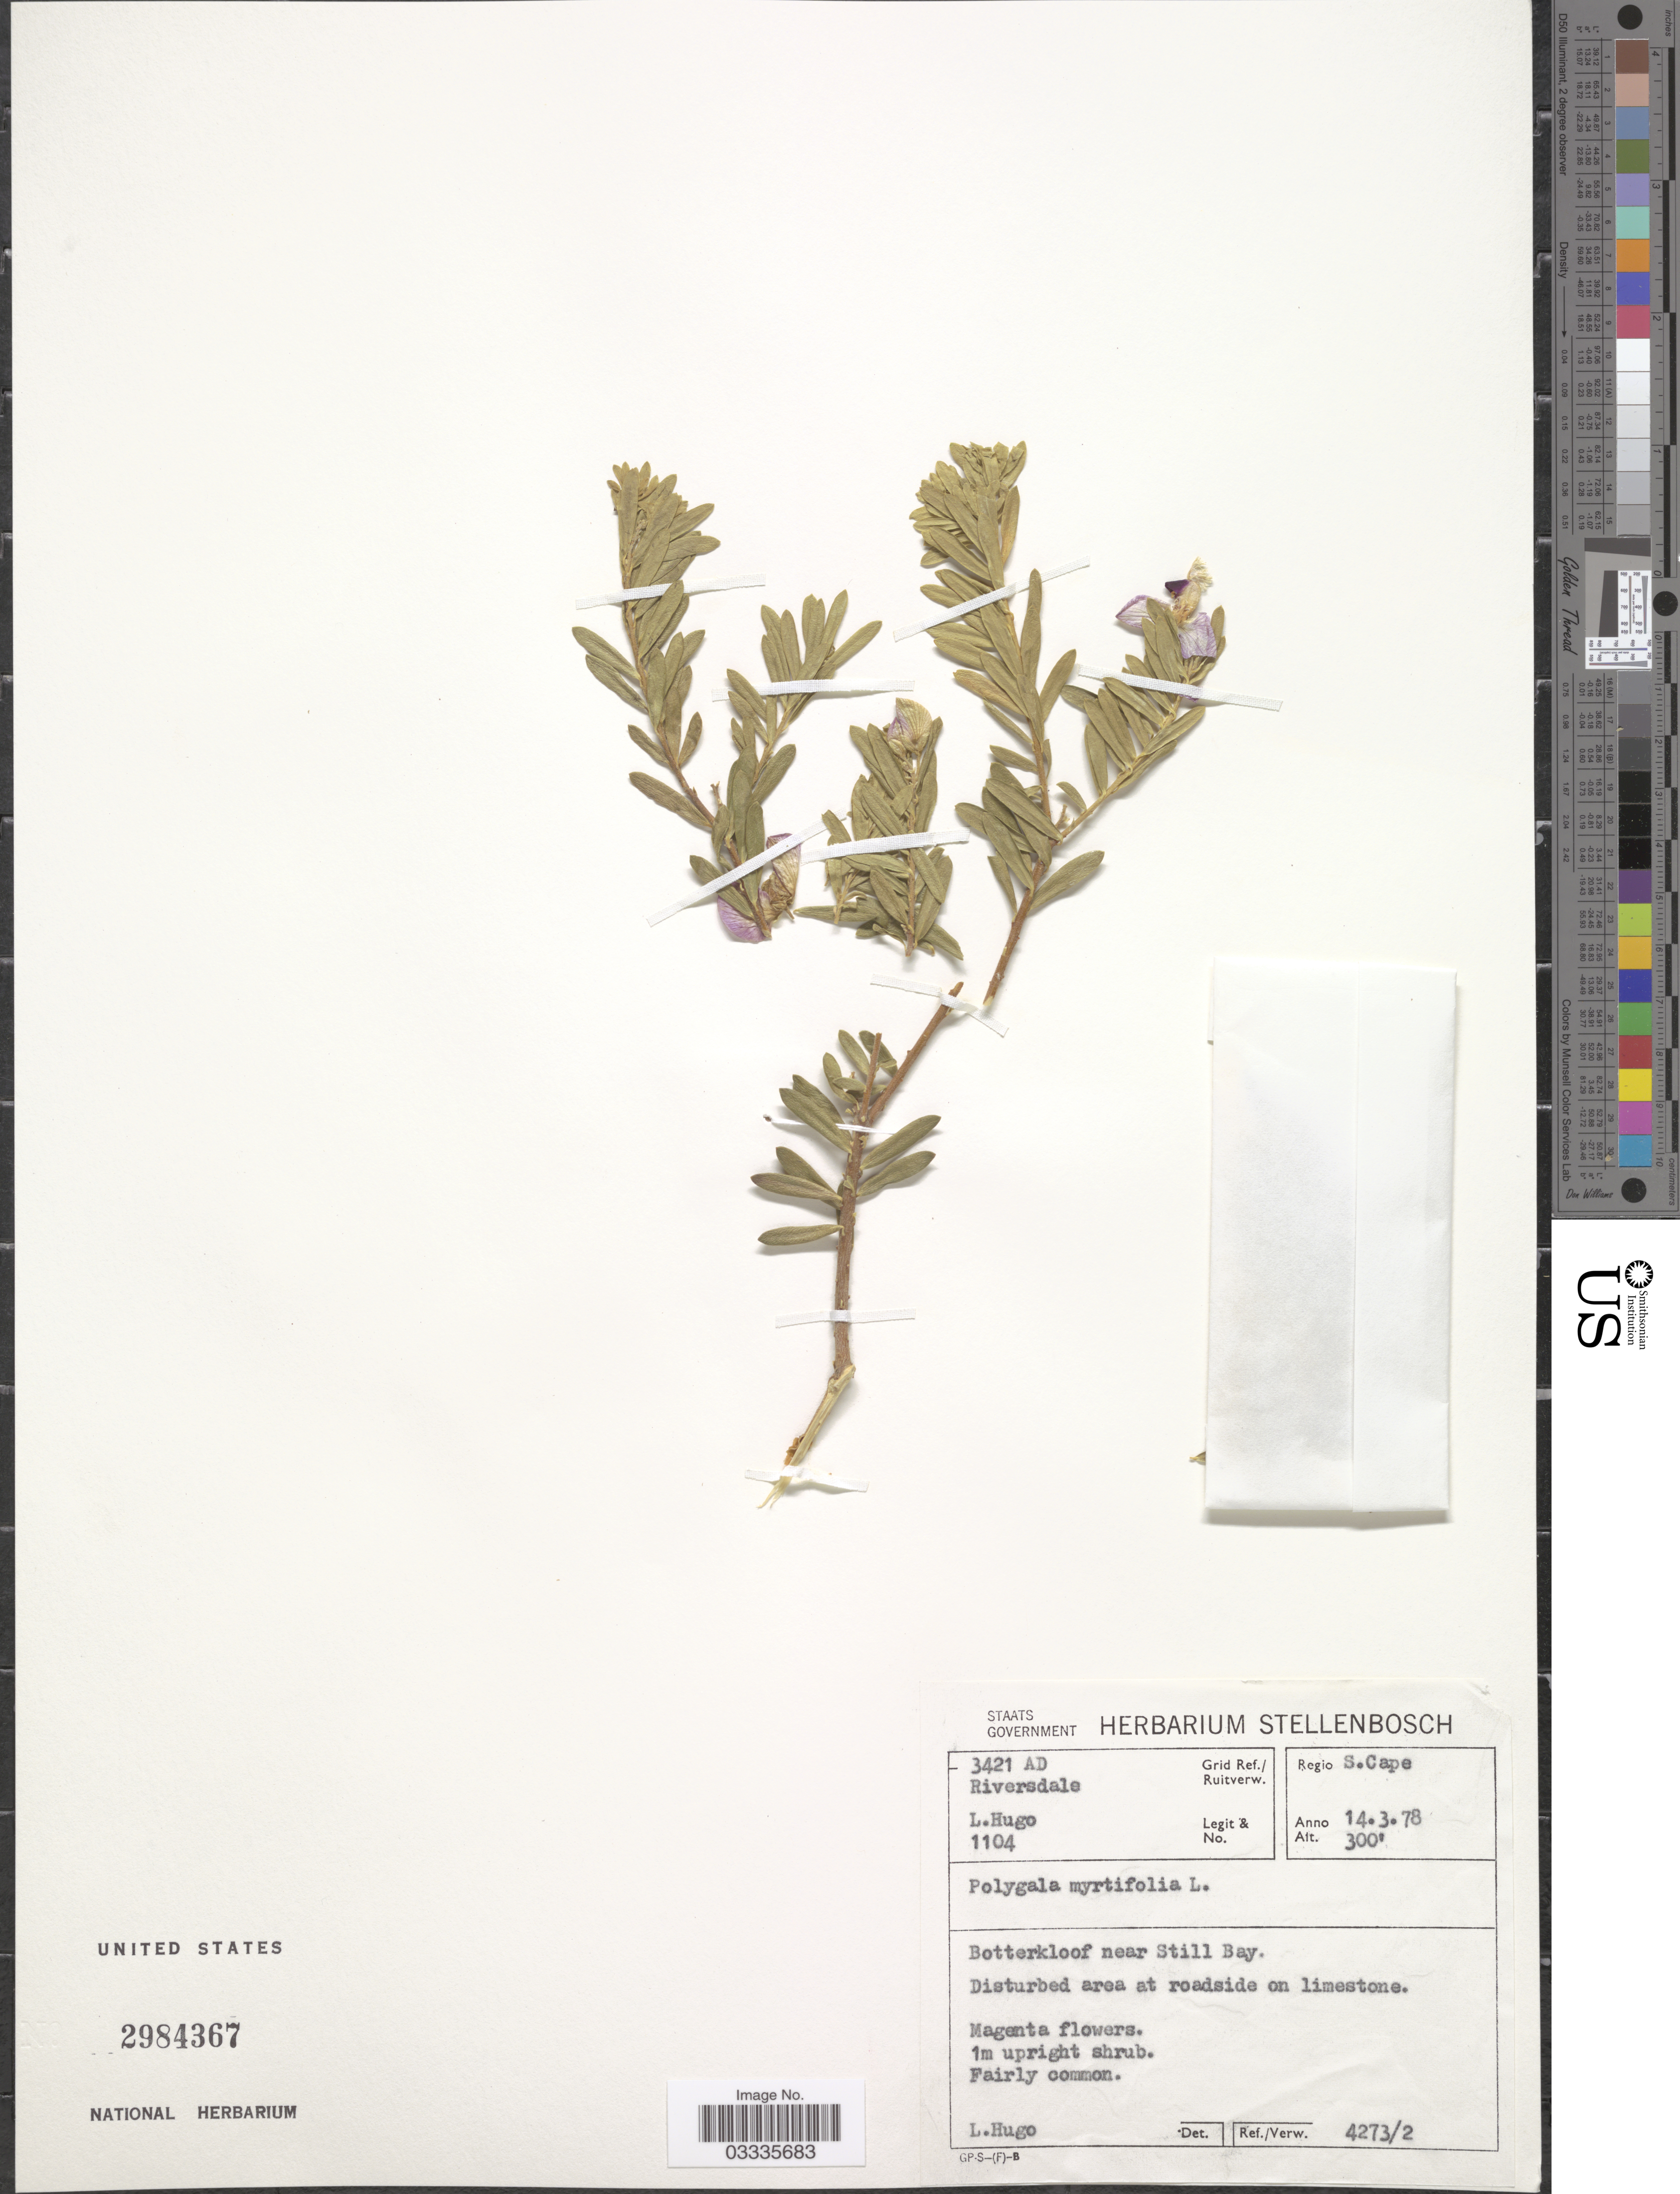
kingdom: Plantae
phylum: Tracheophyta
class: Magnoliopsida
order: Fabales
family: Polygalaceae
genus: Polygala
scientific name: Polygala myrtifolia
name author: L.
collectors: L. Hugo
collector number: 1104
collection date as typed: Transcribed d/m/y: 14/3/78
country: South Africa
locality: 3421 AD Riversdale Grid Ref./ Ruitverw. Regio S. Cape. Botterkloof near Still Bay.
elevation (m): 91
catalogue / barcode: US 2984367